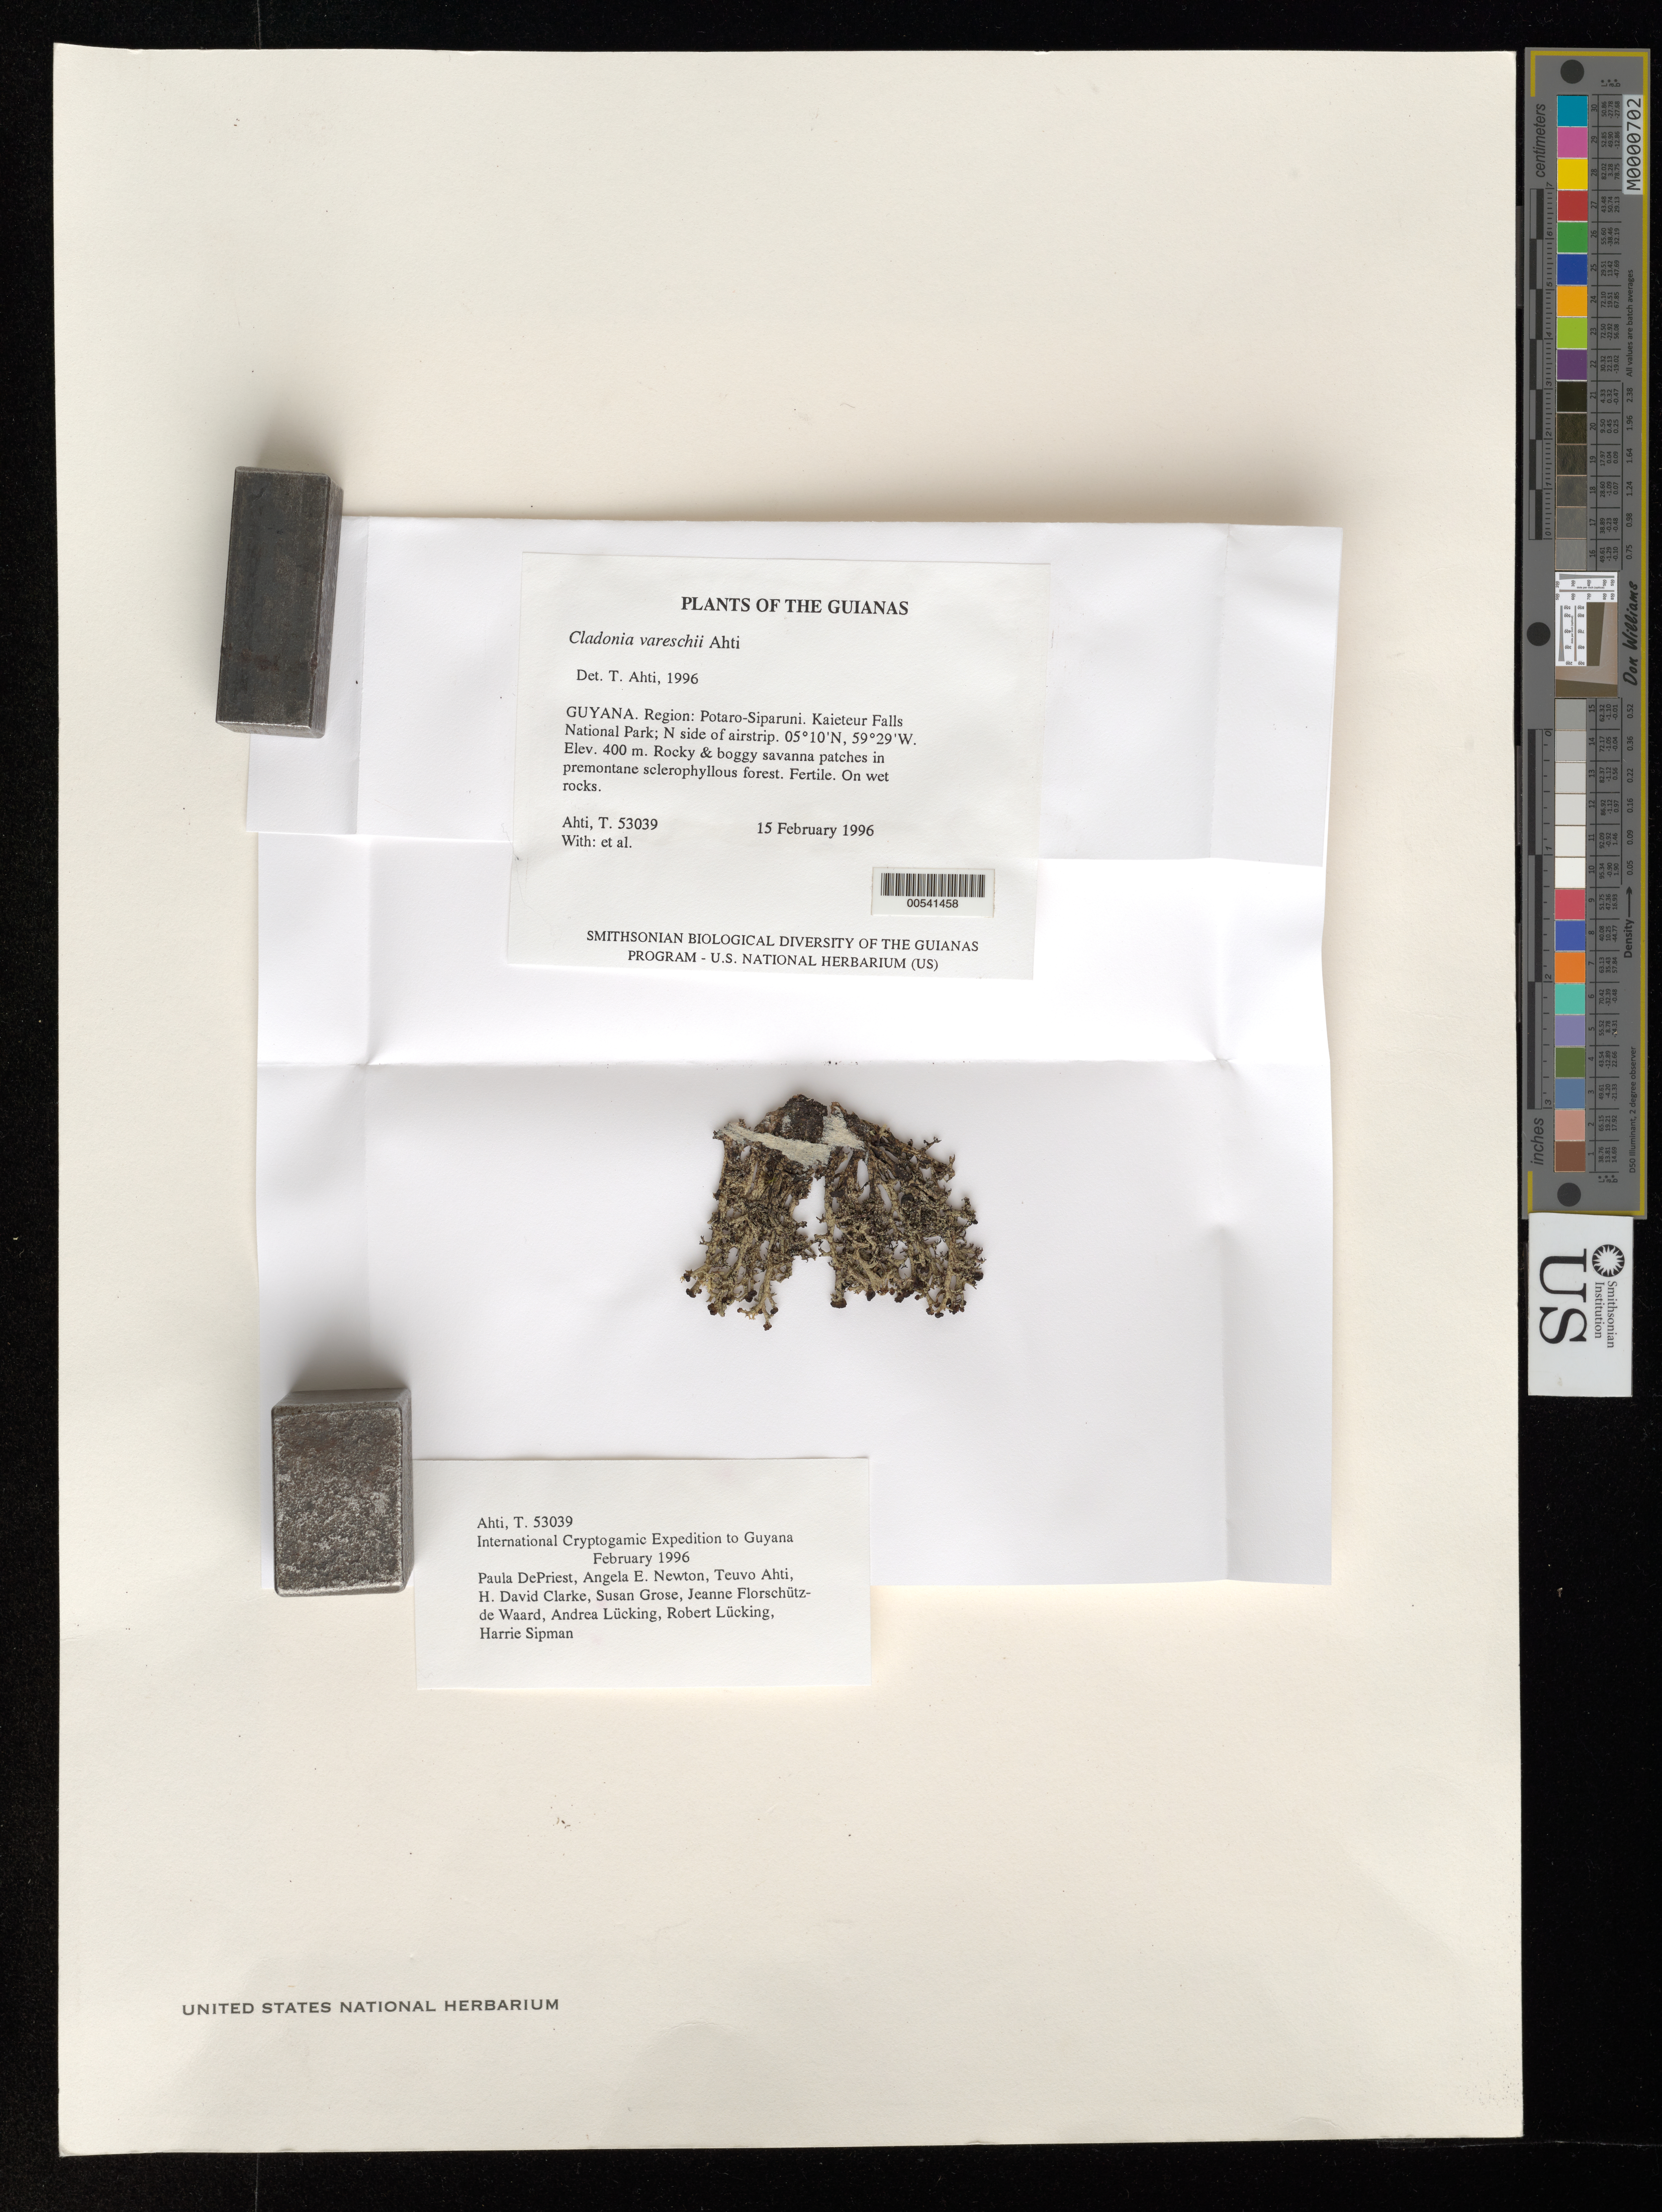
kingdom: Fungi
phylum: Ascomycota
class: Lecanoromycetes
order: Lecanorales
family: Cladoniaceae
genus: Cladonia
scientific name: Cladonia vareschii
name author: Ahti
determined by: Ahti, Teuvo T.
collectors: T. T. Ahti et al.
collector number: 53039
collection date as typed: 15 February 1996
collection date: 1996-02-15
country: Guyana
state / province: Potaro-Siparuni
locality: Kaieteur Falls National Park; N side of airstrip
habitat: Rocky & boggy savanna patches in premontane sclerophyllous forest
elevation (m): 400